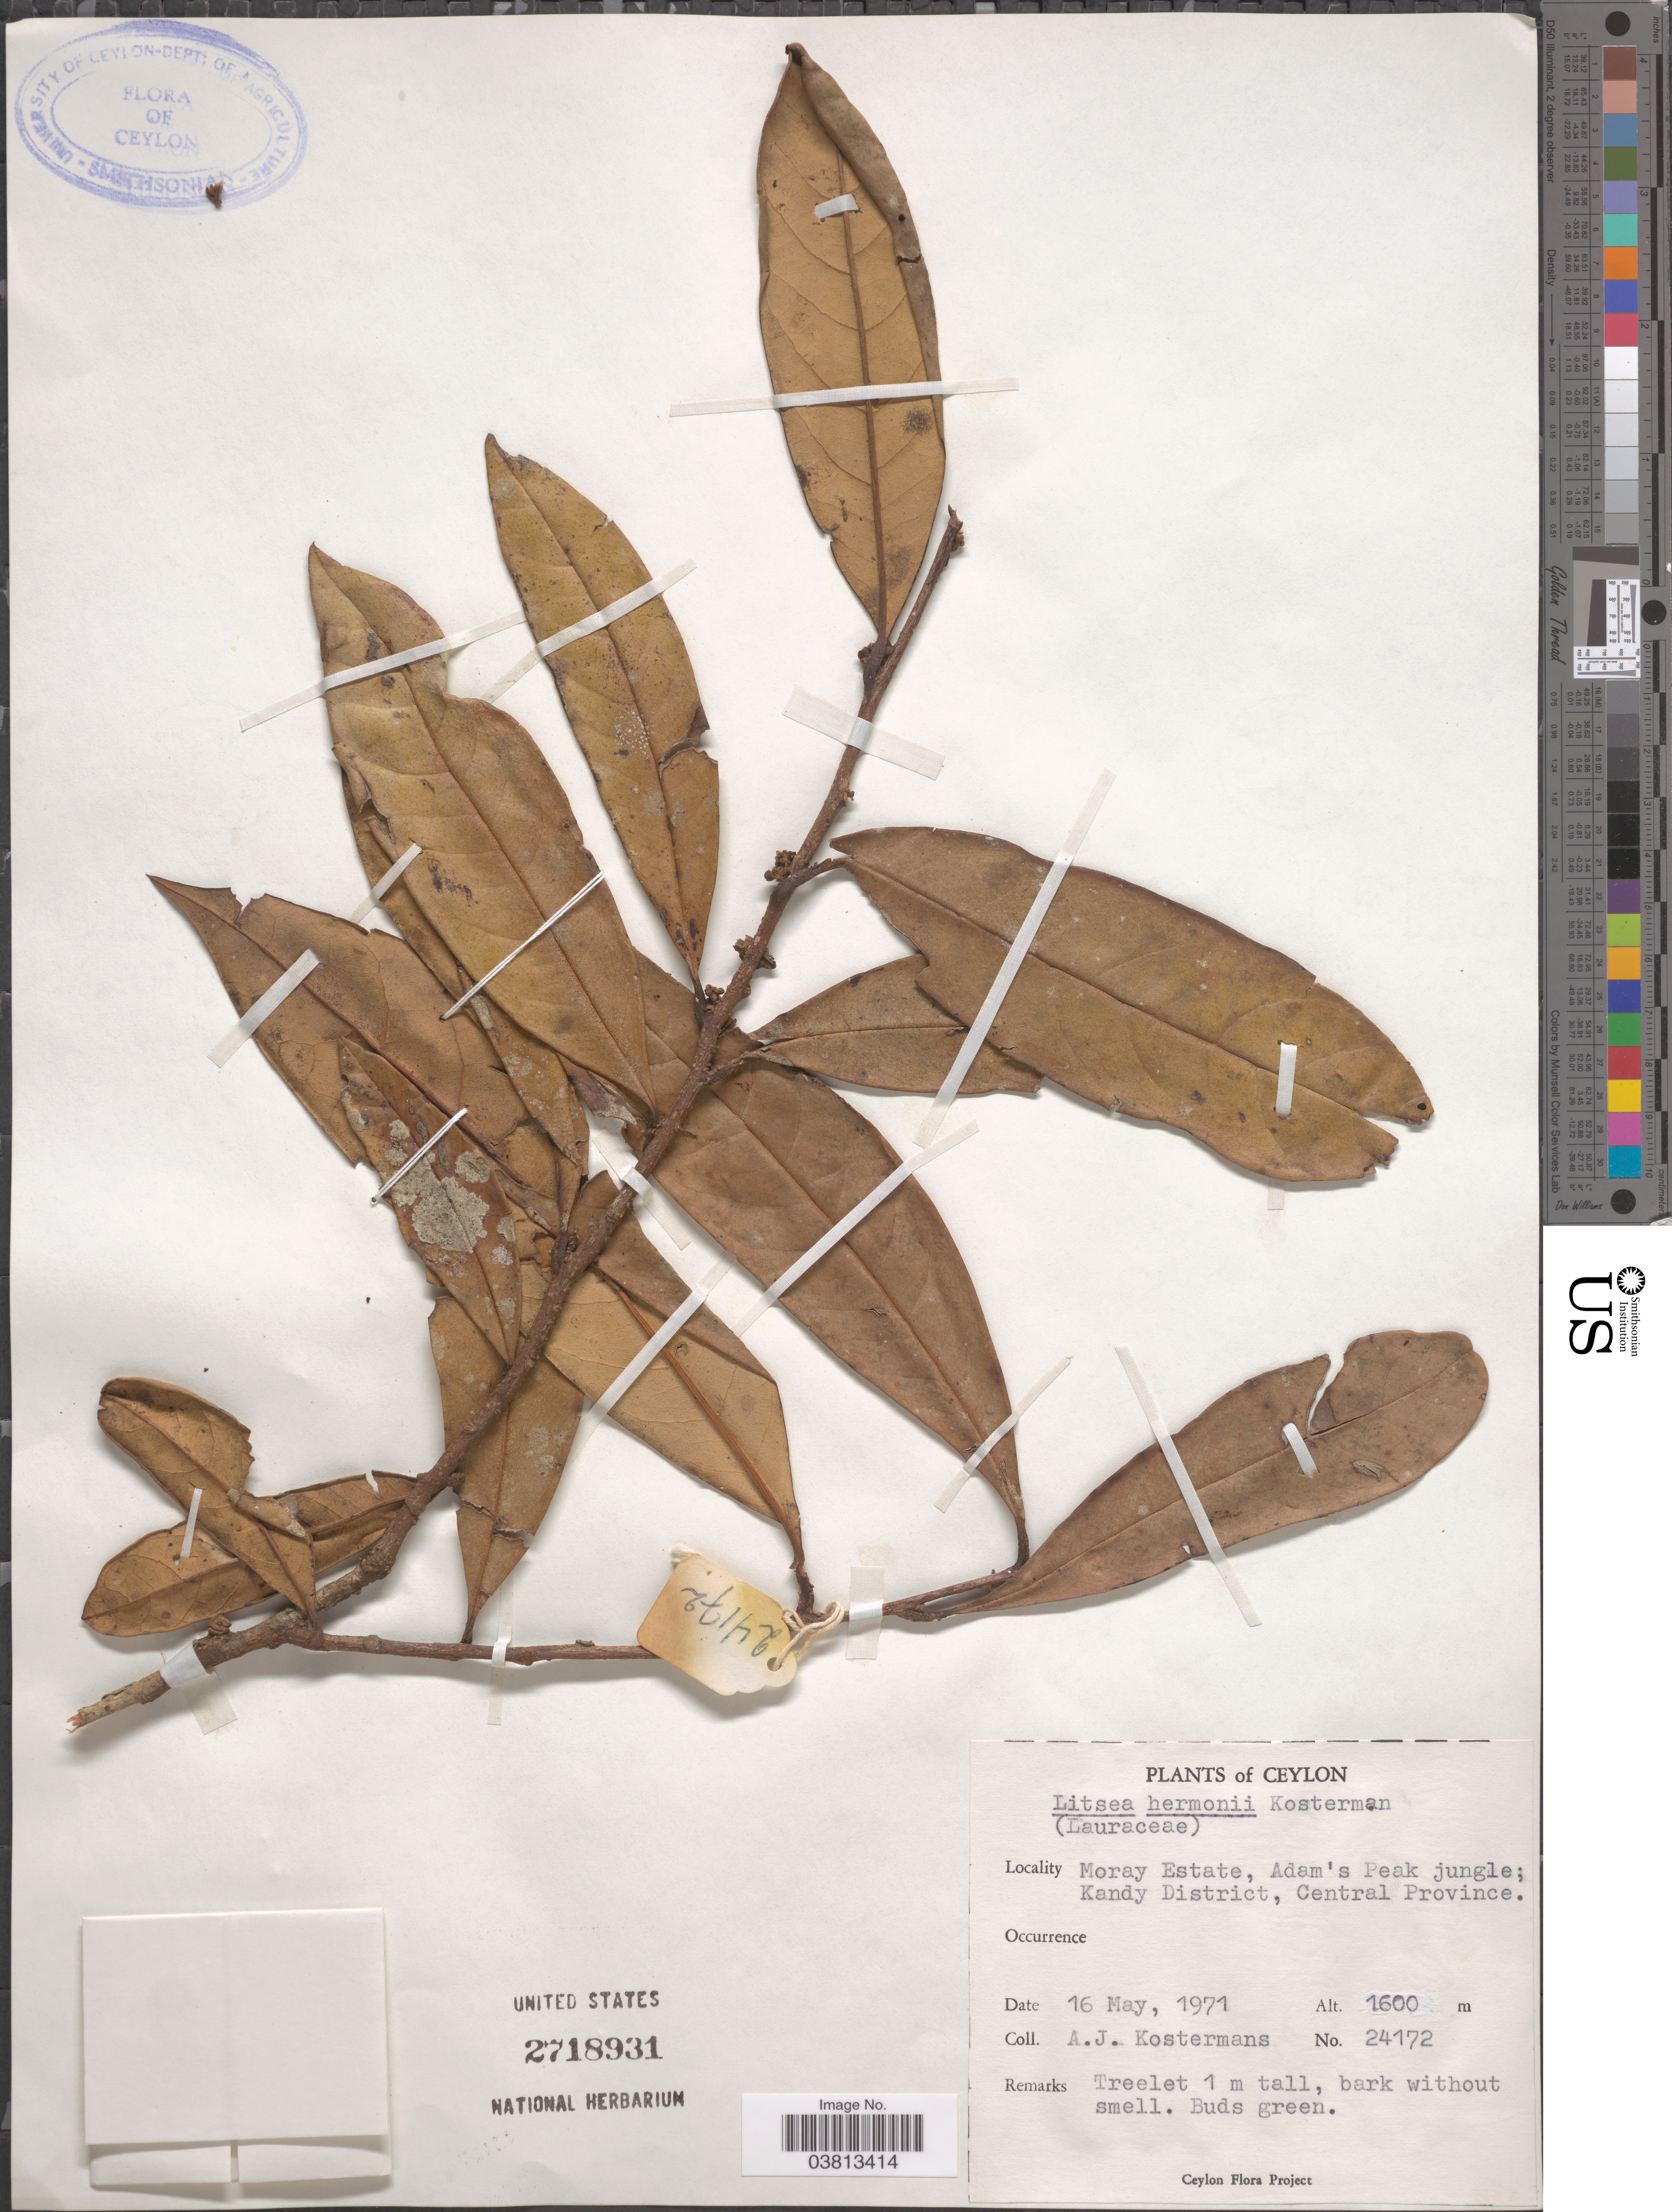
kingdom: Plantae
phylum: Tracheophyta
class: Magnoliopsida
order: Laurales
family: Lauraceae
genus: Litsea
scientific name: Litsea hermonii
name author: Kosterm.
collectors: A. J. G. Kostermans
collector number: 24172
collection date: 1971-05-16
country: Sri Lanka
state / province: Central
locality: Ceylon. Moray Estate, Adam's Peak jungle; Kandy District.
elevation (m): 1600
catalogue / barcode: US 2718931